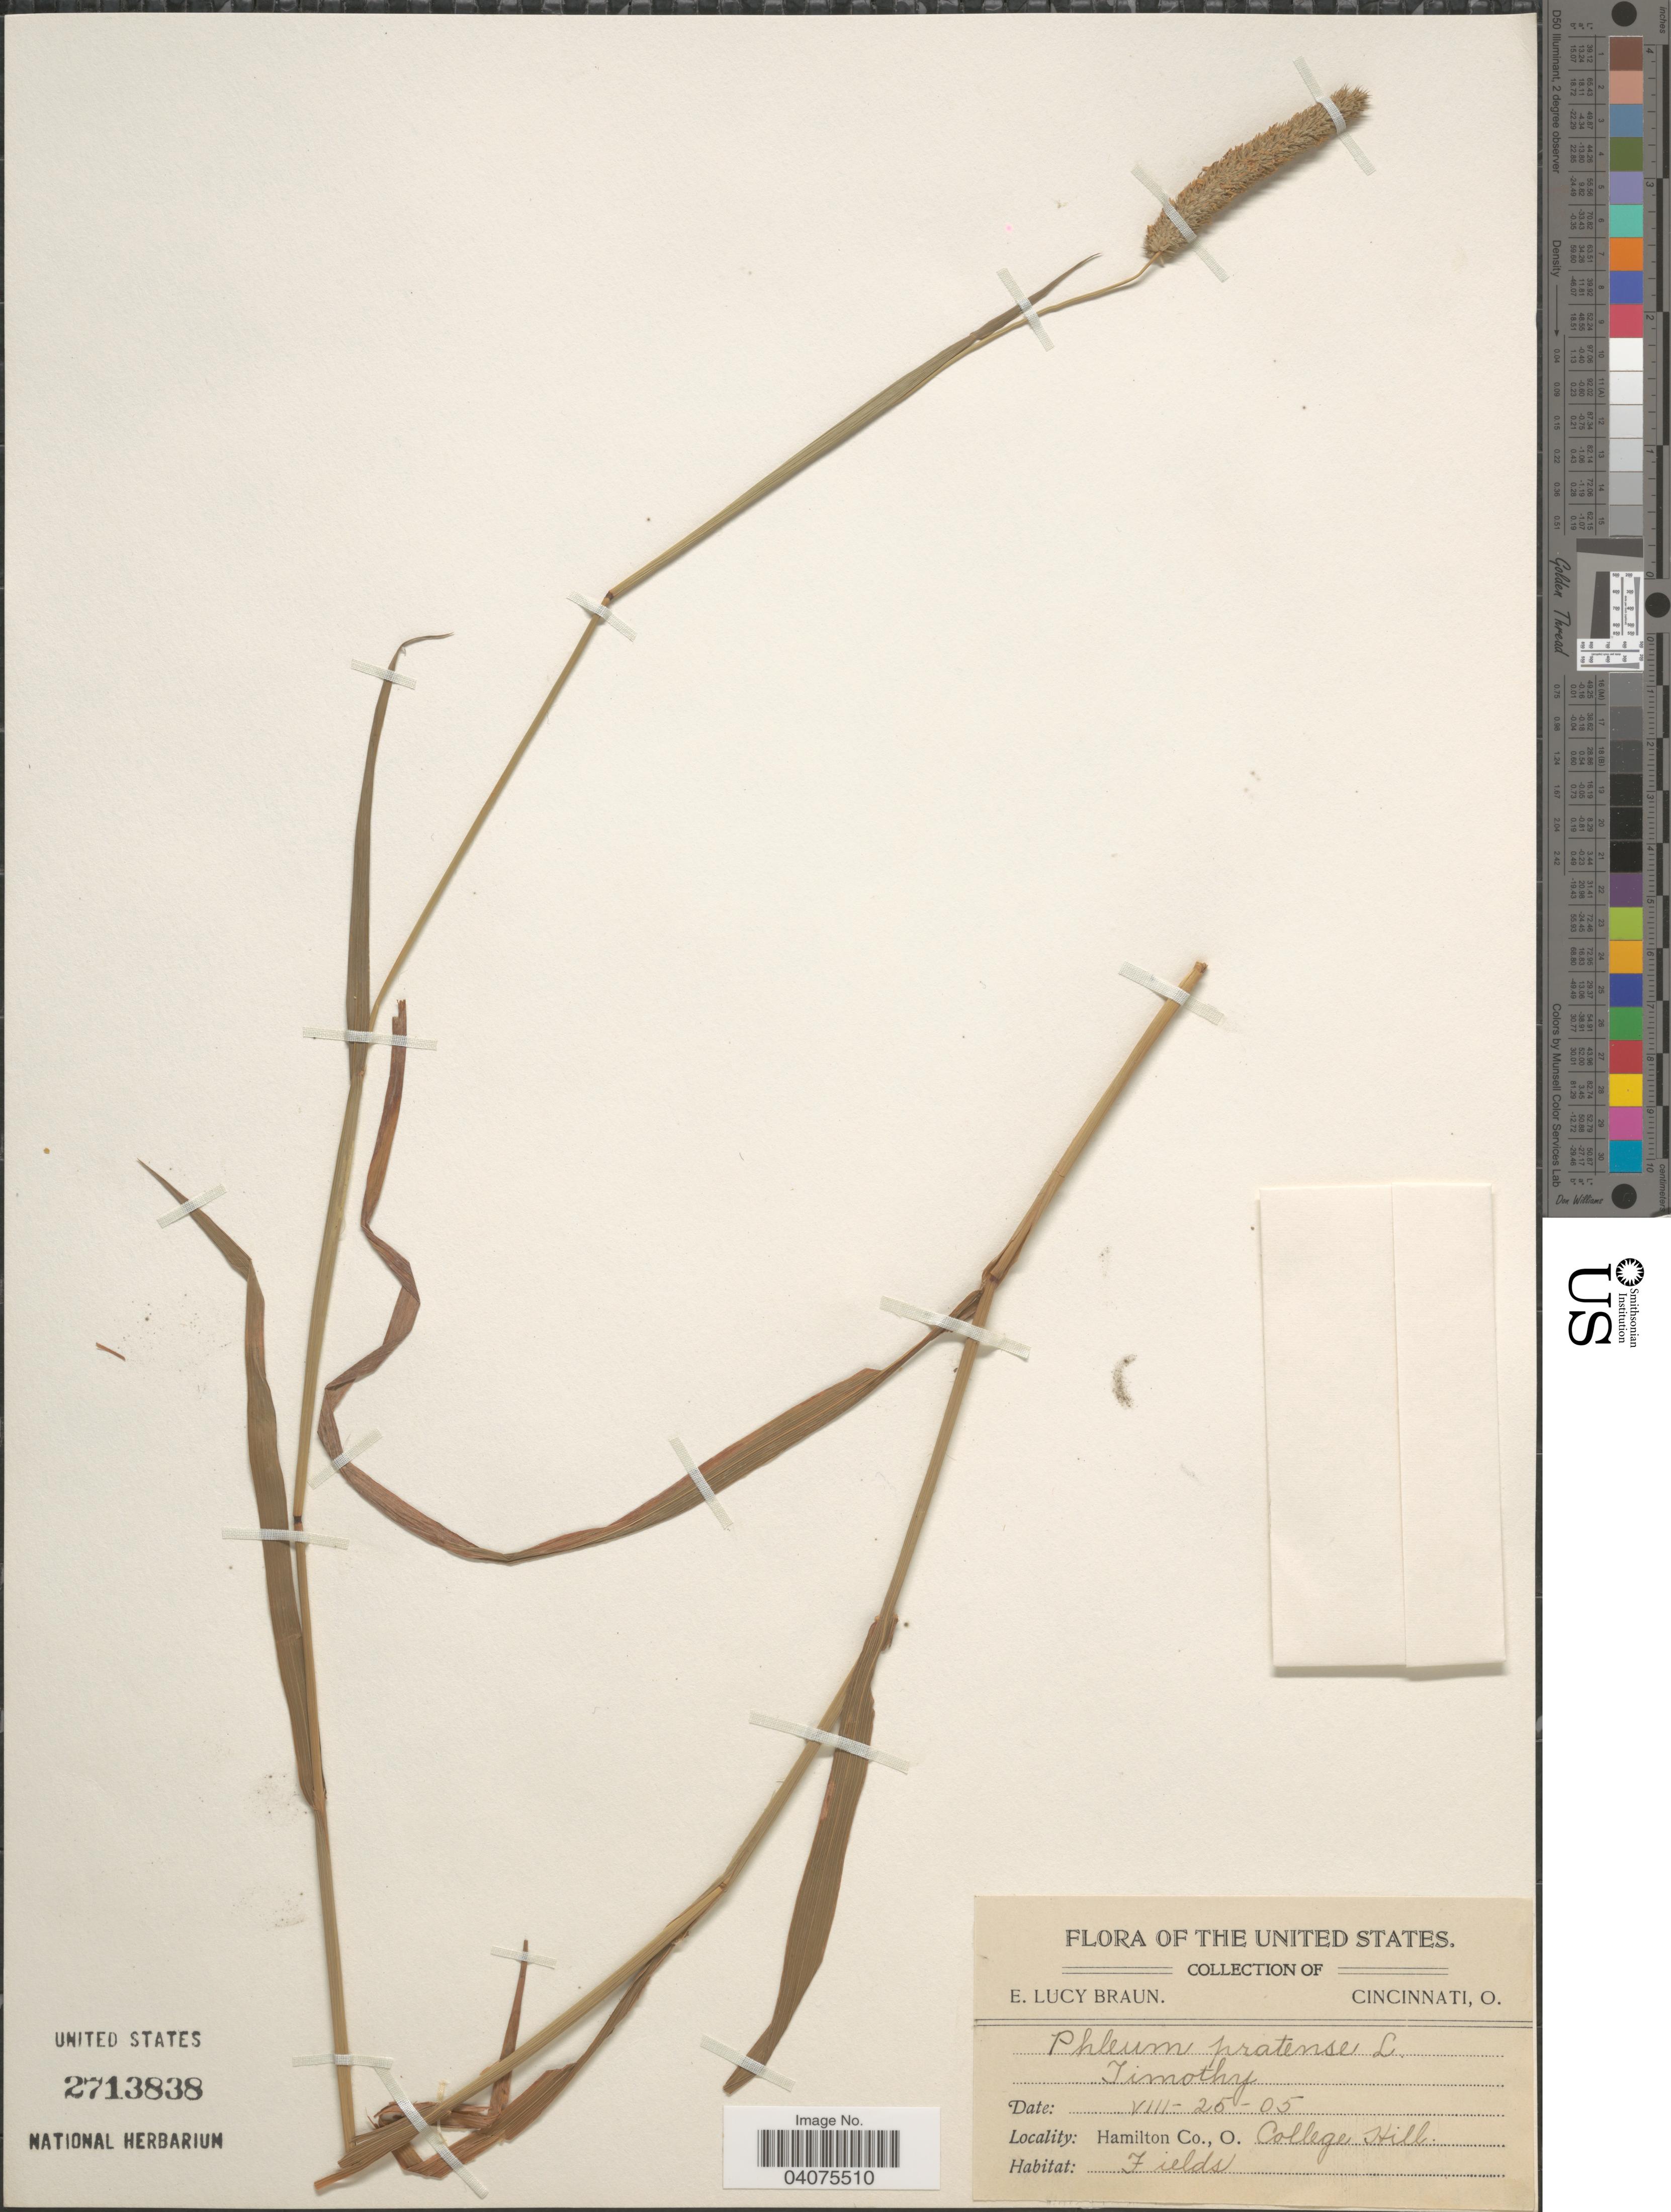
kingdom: Plantae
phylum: Tracheophyta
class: Liliopsida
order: Poales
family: Poaceae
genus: Phleum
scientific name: Phleum alpinum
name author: L.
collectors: E. L. Braun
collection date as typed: Transcribed d/m/y: 25/8/5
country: United States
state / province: Ohio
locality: Hamilton Co. College Hill.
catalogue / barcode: US 2713838